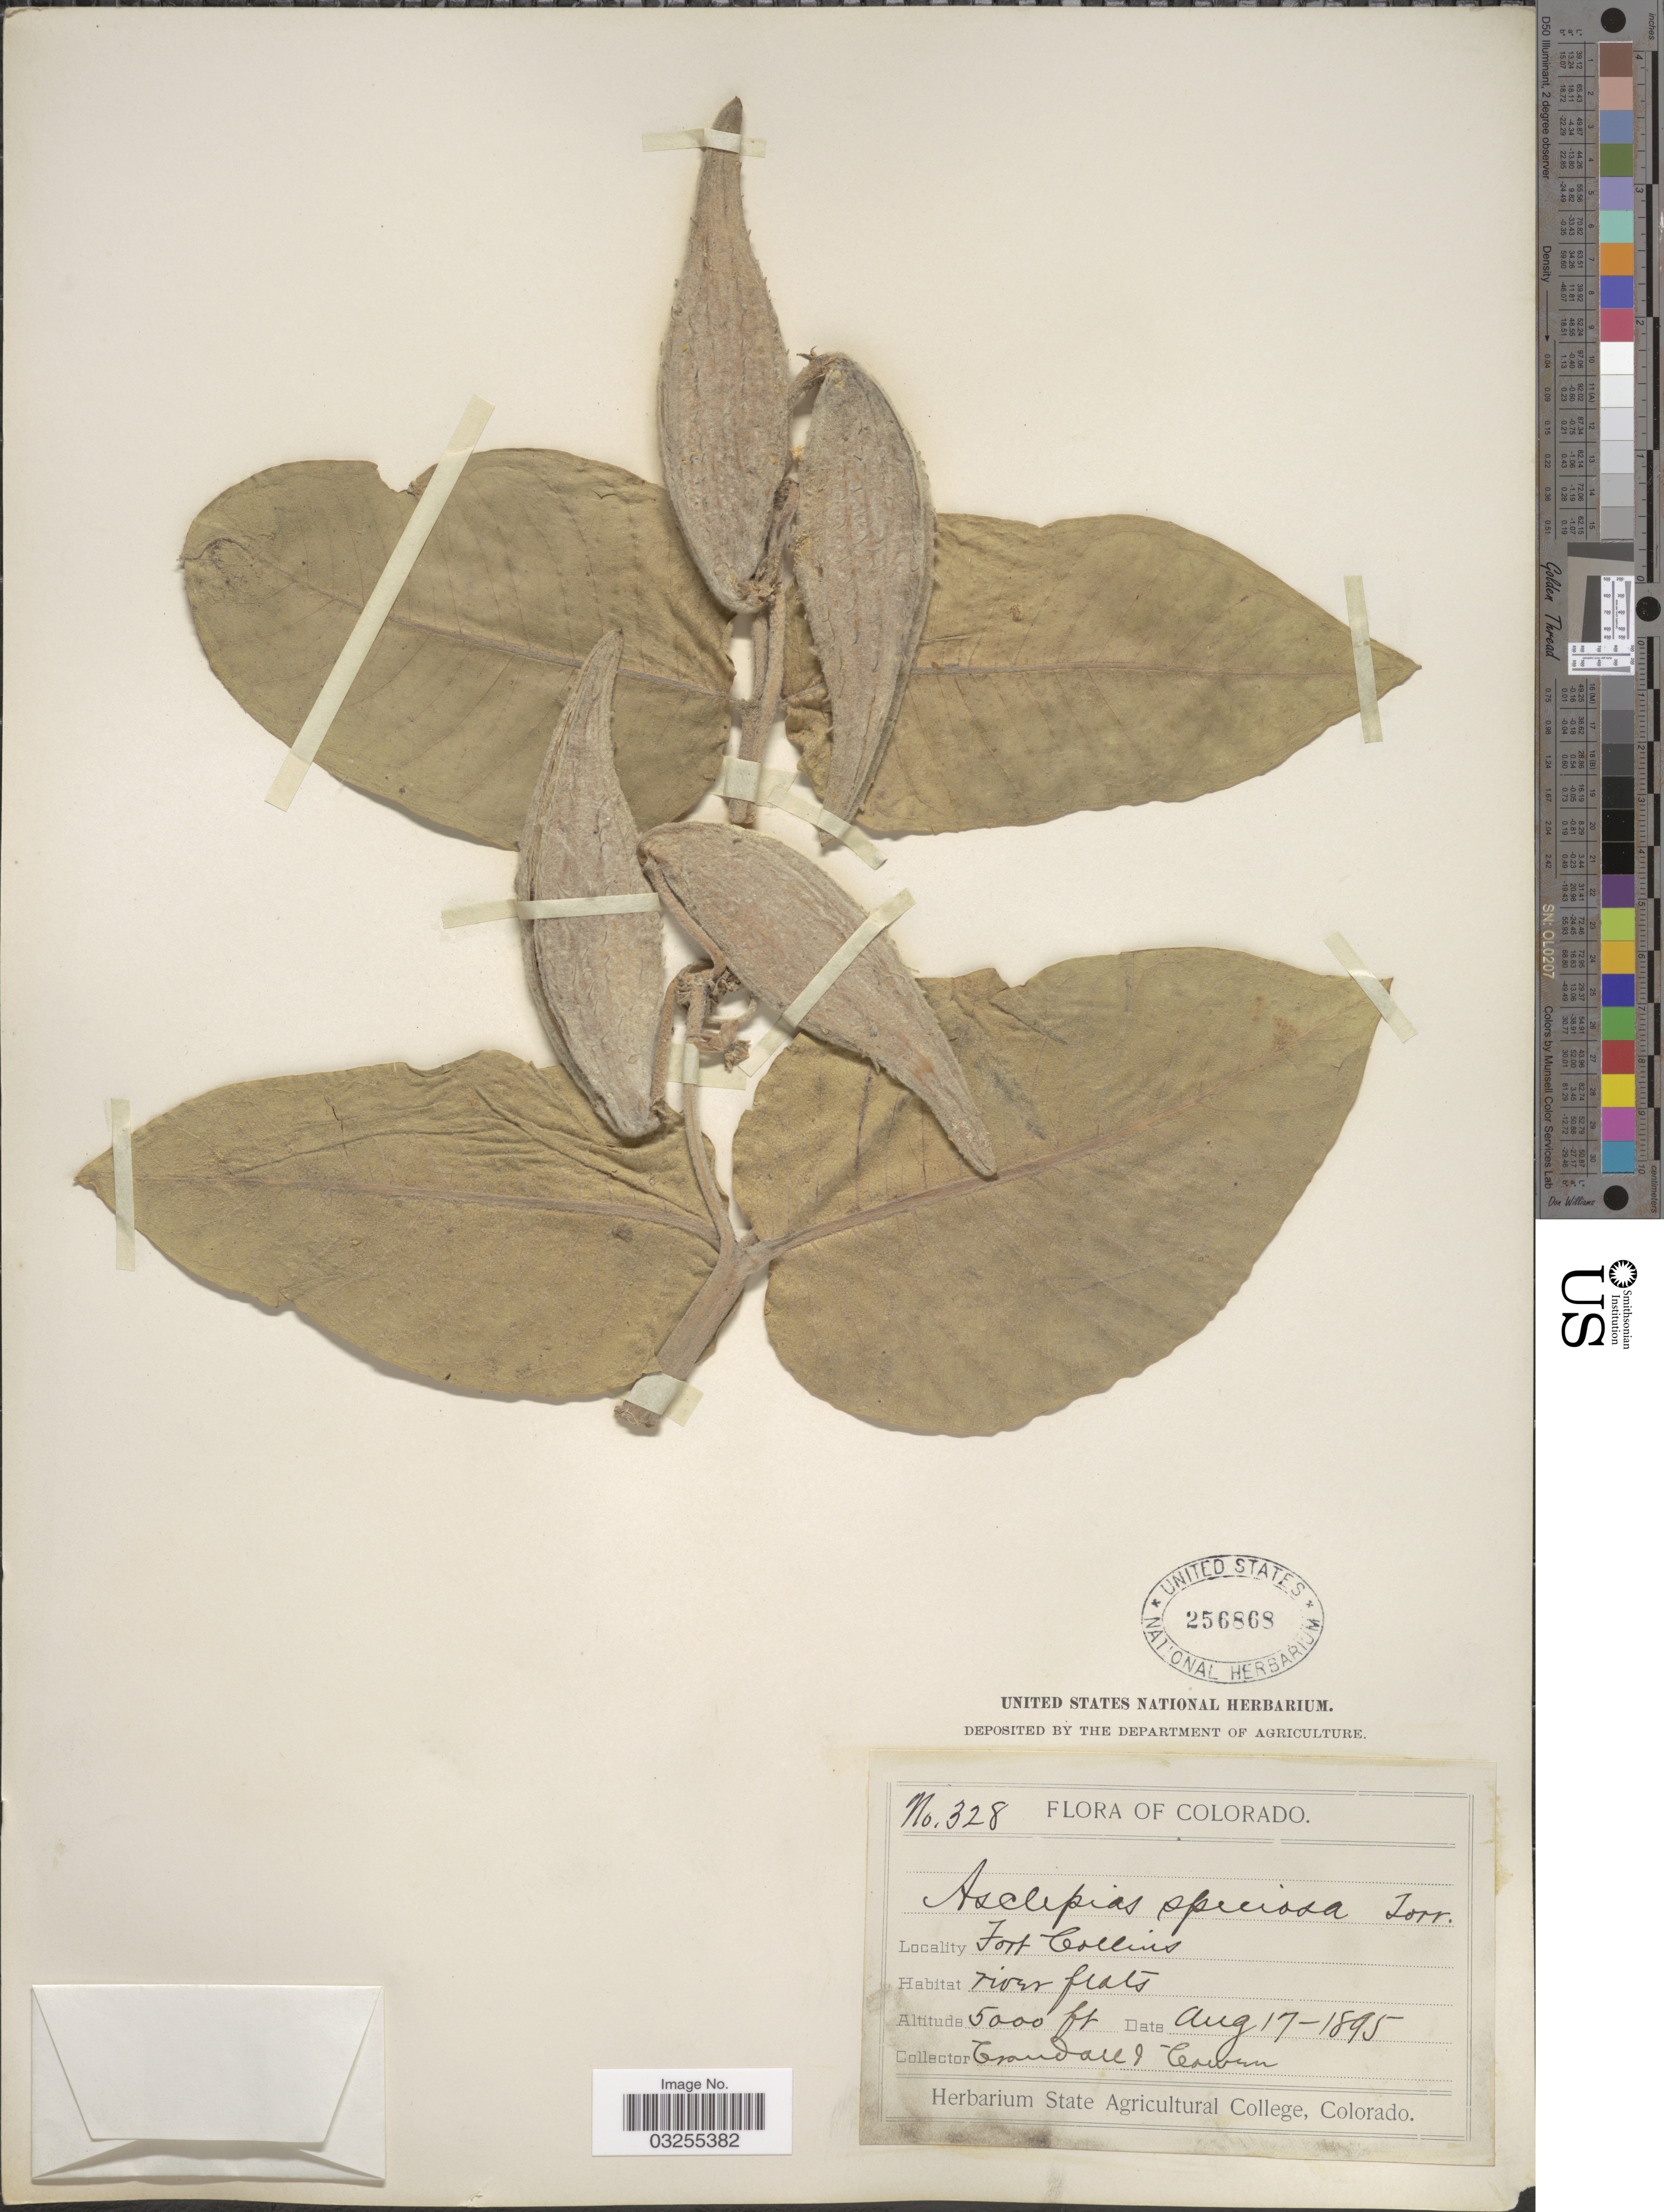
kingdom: Plantae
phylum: Tracheophyta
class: Magnoliopsida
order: Gentianales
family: Apocynaceae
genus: Asclepias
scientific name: Asclepias speciosa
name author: Torr.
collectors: -. Crandall & -. Cowen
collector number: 328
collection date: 1895-08-17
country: United States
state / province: Colorado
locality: Fort Collins.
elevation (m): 1524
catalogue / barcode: US 256868